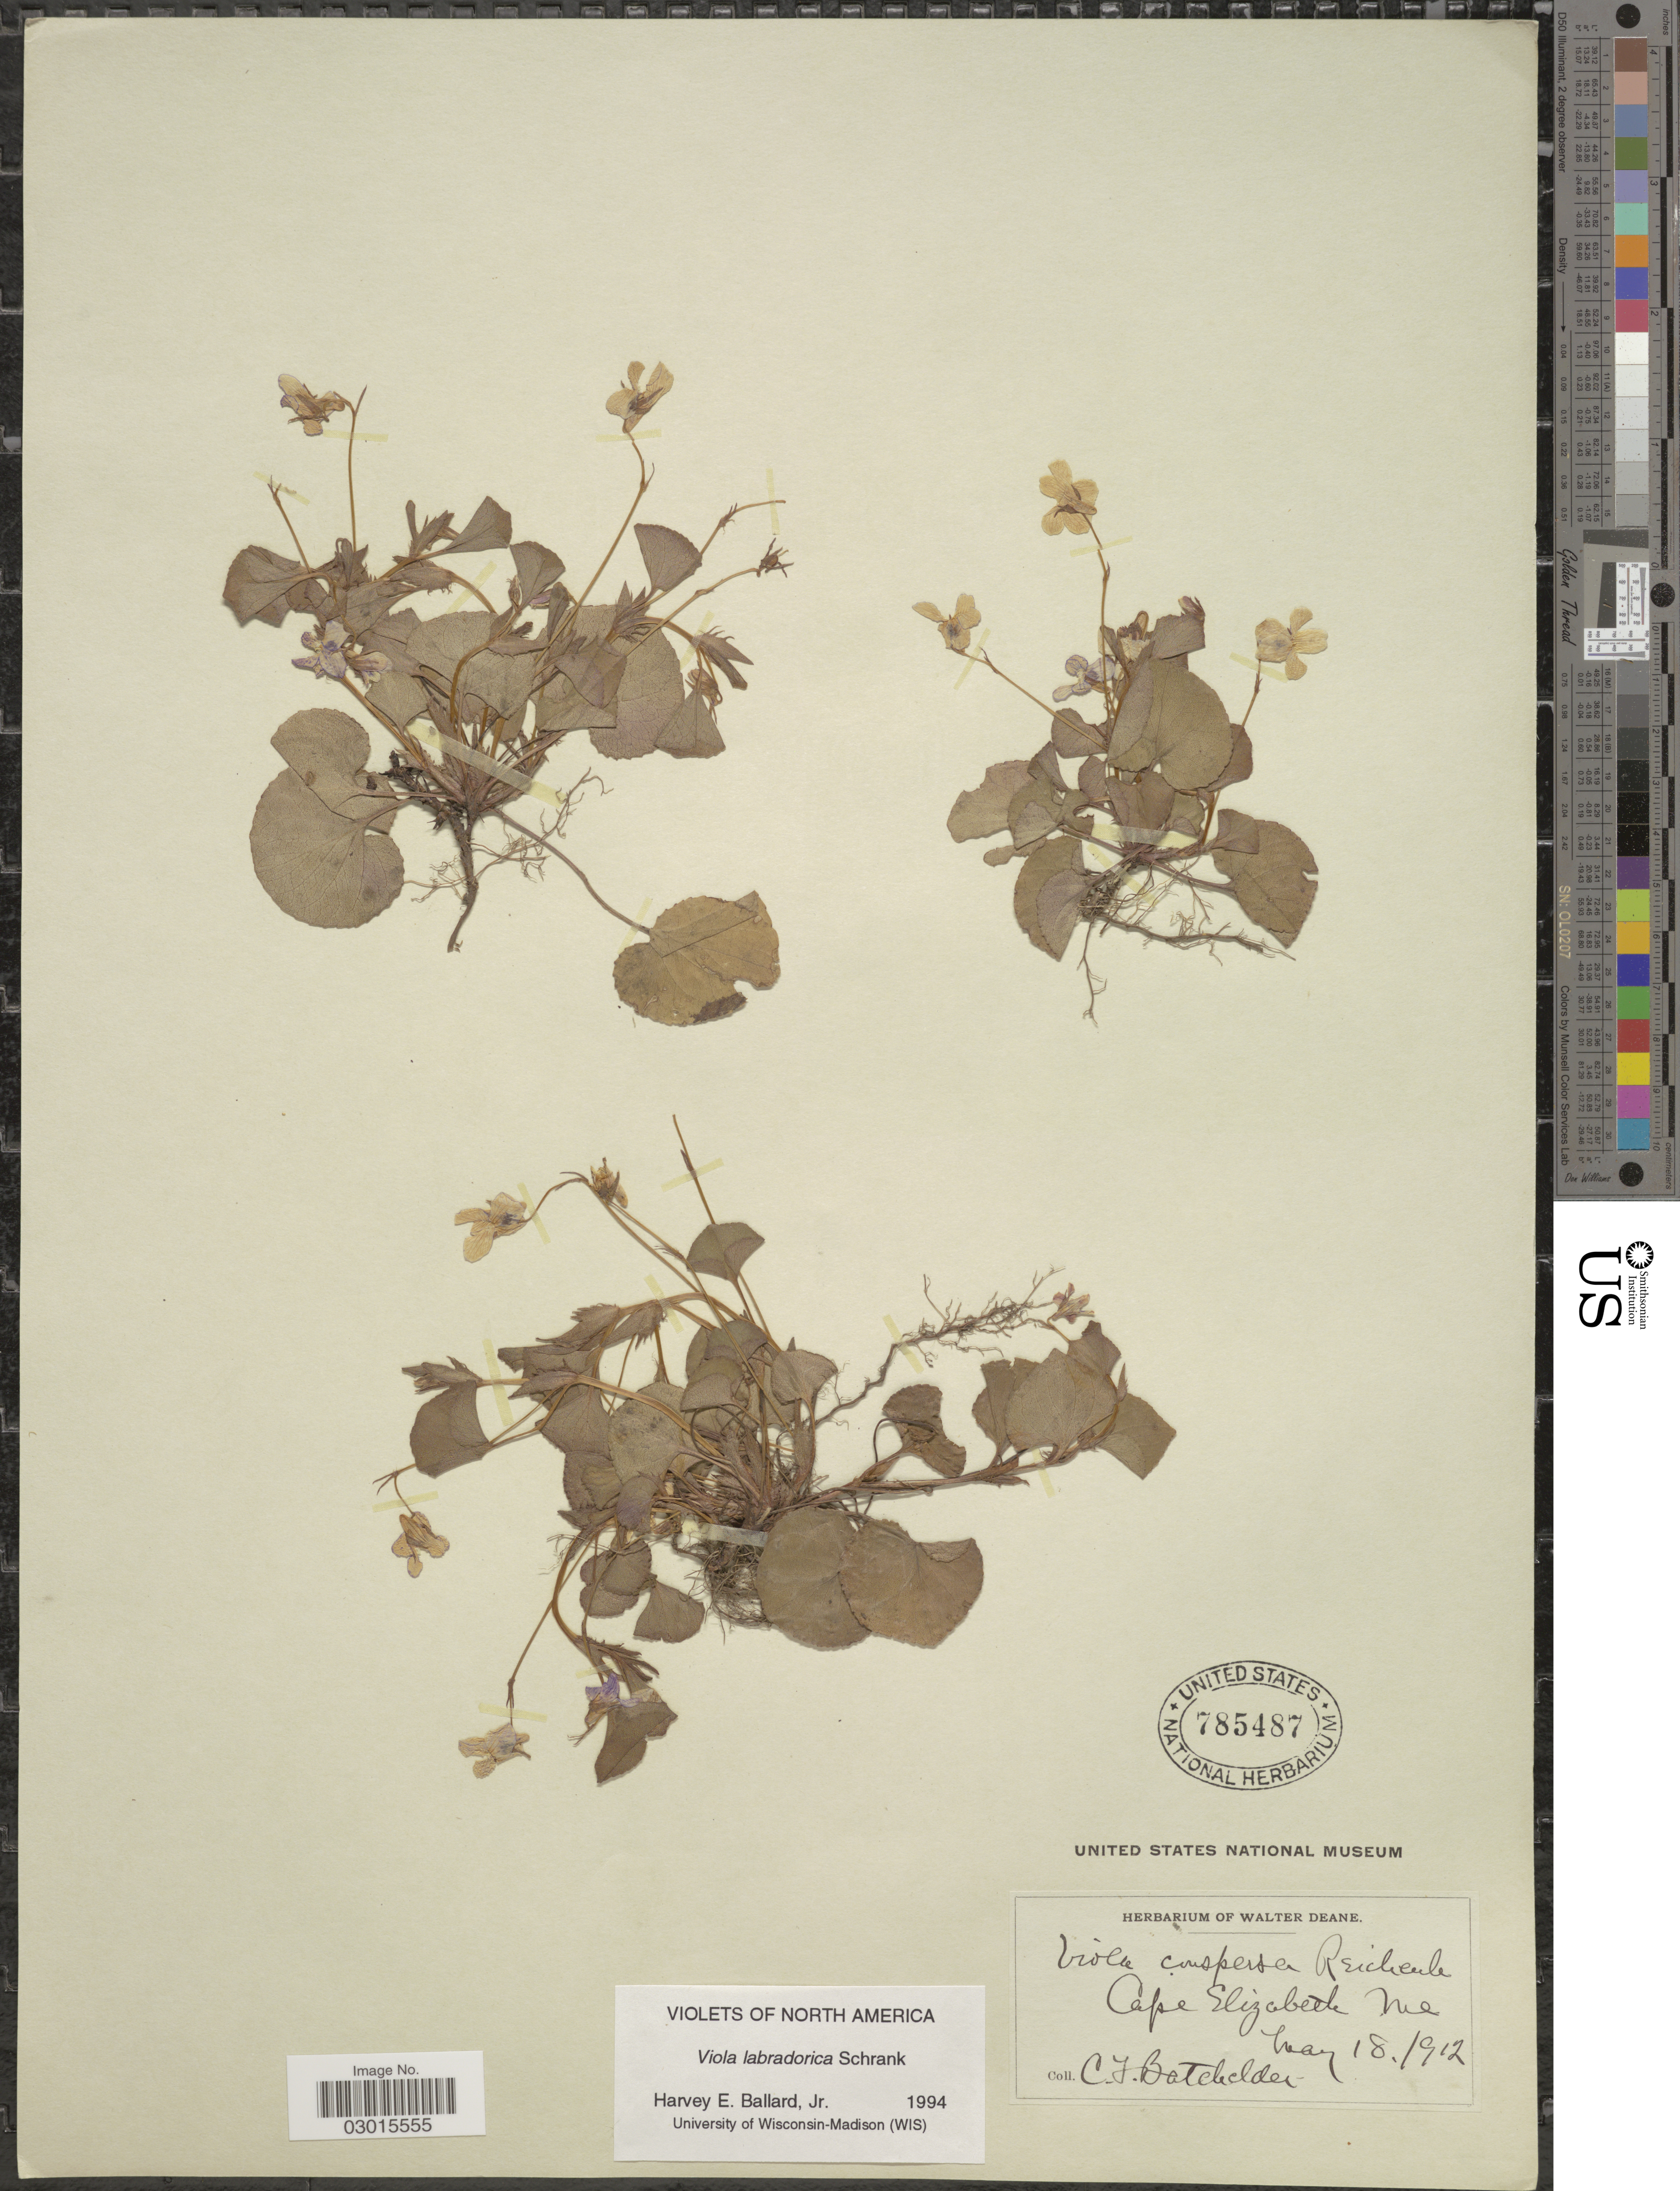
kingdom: Plantae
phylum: Tracheophyta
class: Magnoliopsida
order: Malpighiales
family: Violaceae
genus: Viola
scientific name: Viola labradorica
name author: Schrank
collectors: C. Batchelder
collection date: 1912-05-18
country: United States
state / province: Maine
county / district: Cumberland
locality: Cape Elizabeth Me.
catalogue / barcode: US 785487